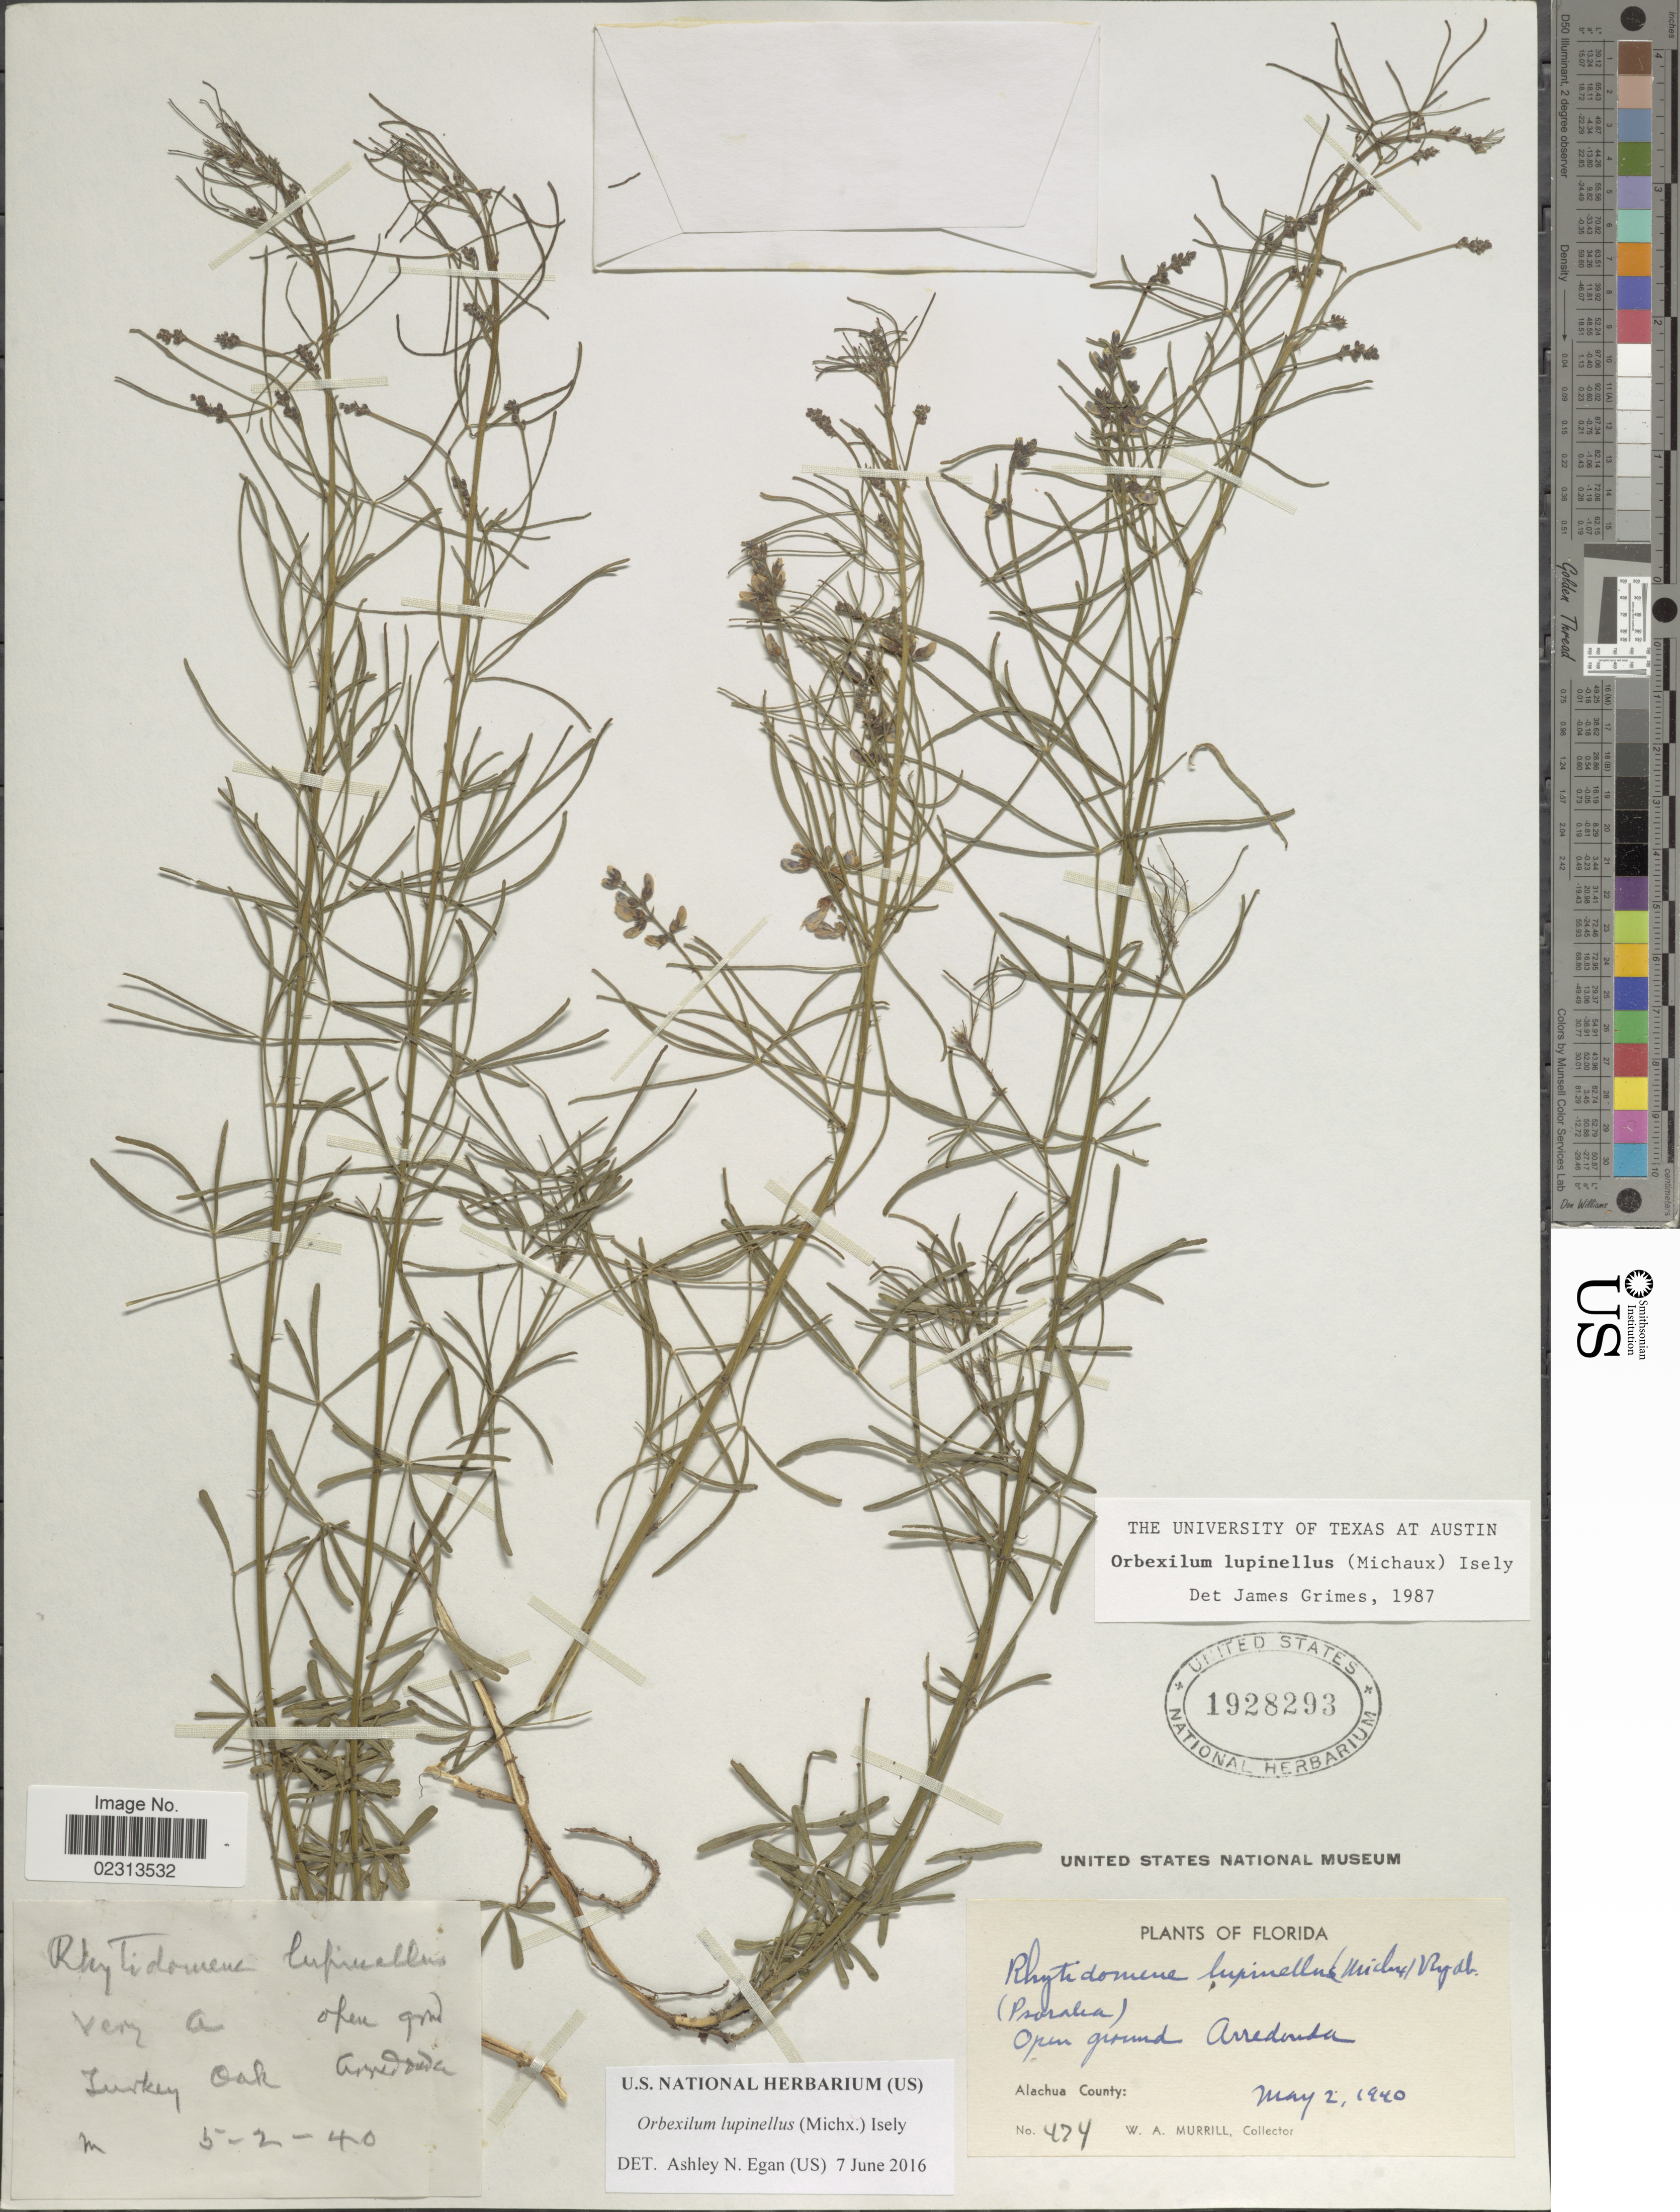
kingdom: Plantae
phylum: Tracheophyta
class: Magnoliopsida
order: Fabales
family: Fabaceae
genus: Orbexilum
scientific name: Orbexilum lupinellus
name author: (Michx.) Isley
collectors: W. A. Murrill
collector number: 424*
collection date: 1940-05-02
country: United States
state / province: Florida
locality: Alachua County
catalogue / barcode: US 1928293